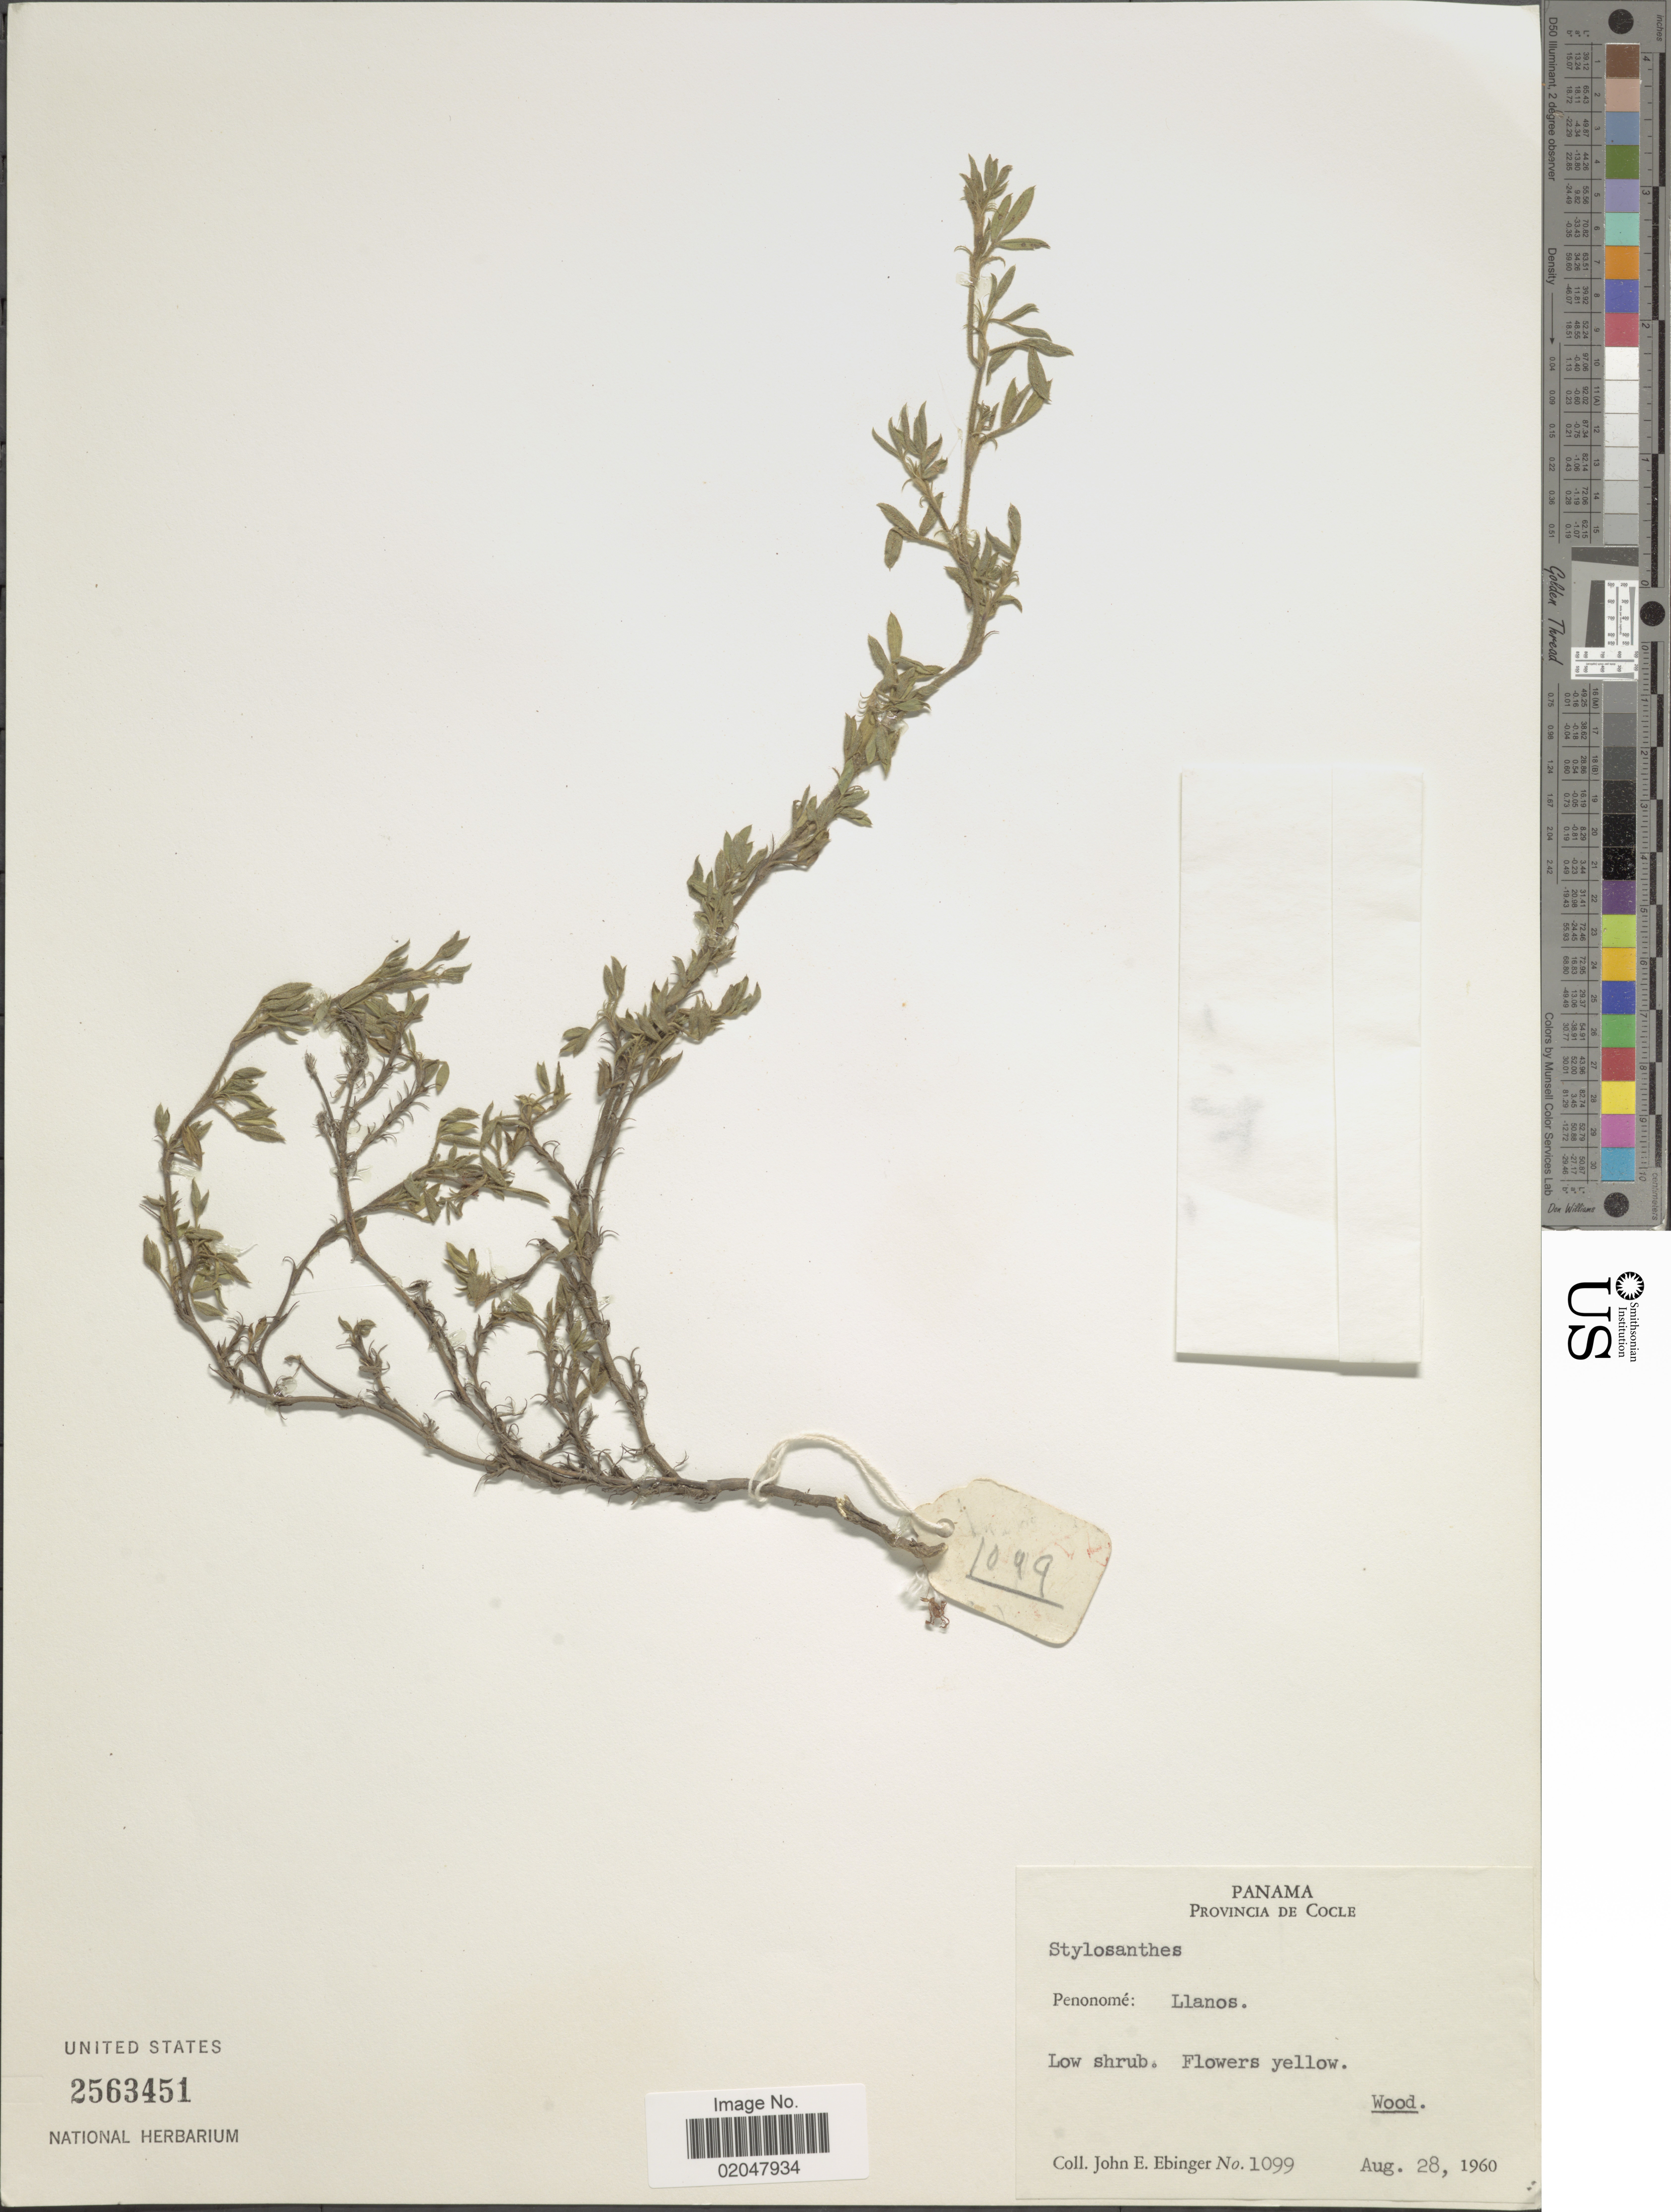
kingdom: Plantae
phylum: Tracheophyta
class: Magnoliopsida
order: Fabales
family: Fabaceae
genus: Stylosanthes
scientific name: Stylosanthes sp.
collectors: J. Ebinger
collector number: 1099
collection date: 1960-08-28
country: Panama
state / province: Coclé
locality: Penonome: Llanos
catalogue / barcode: US 2563451